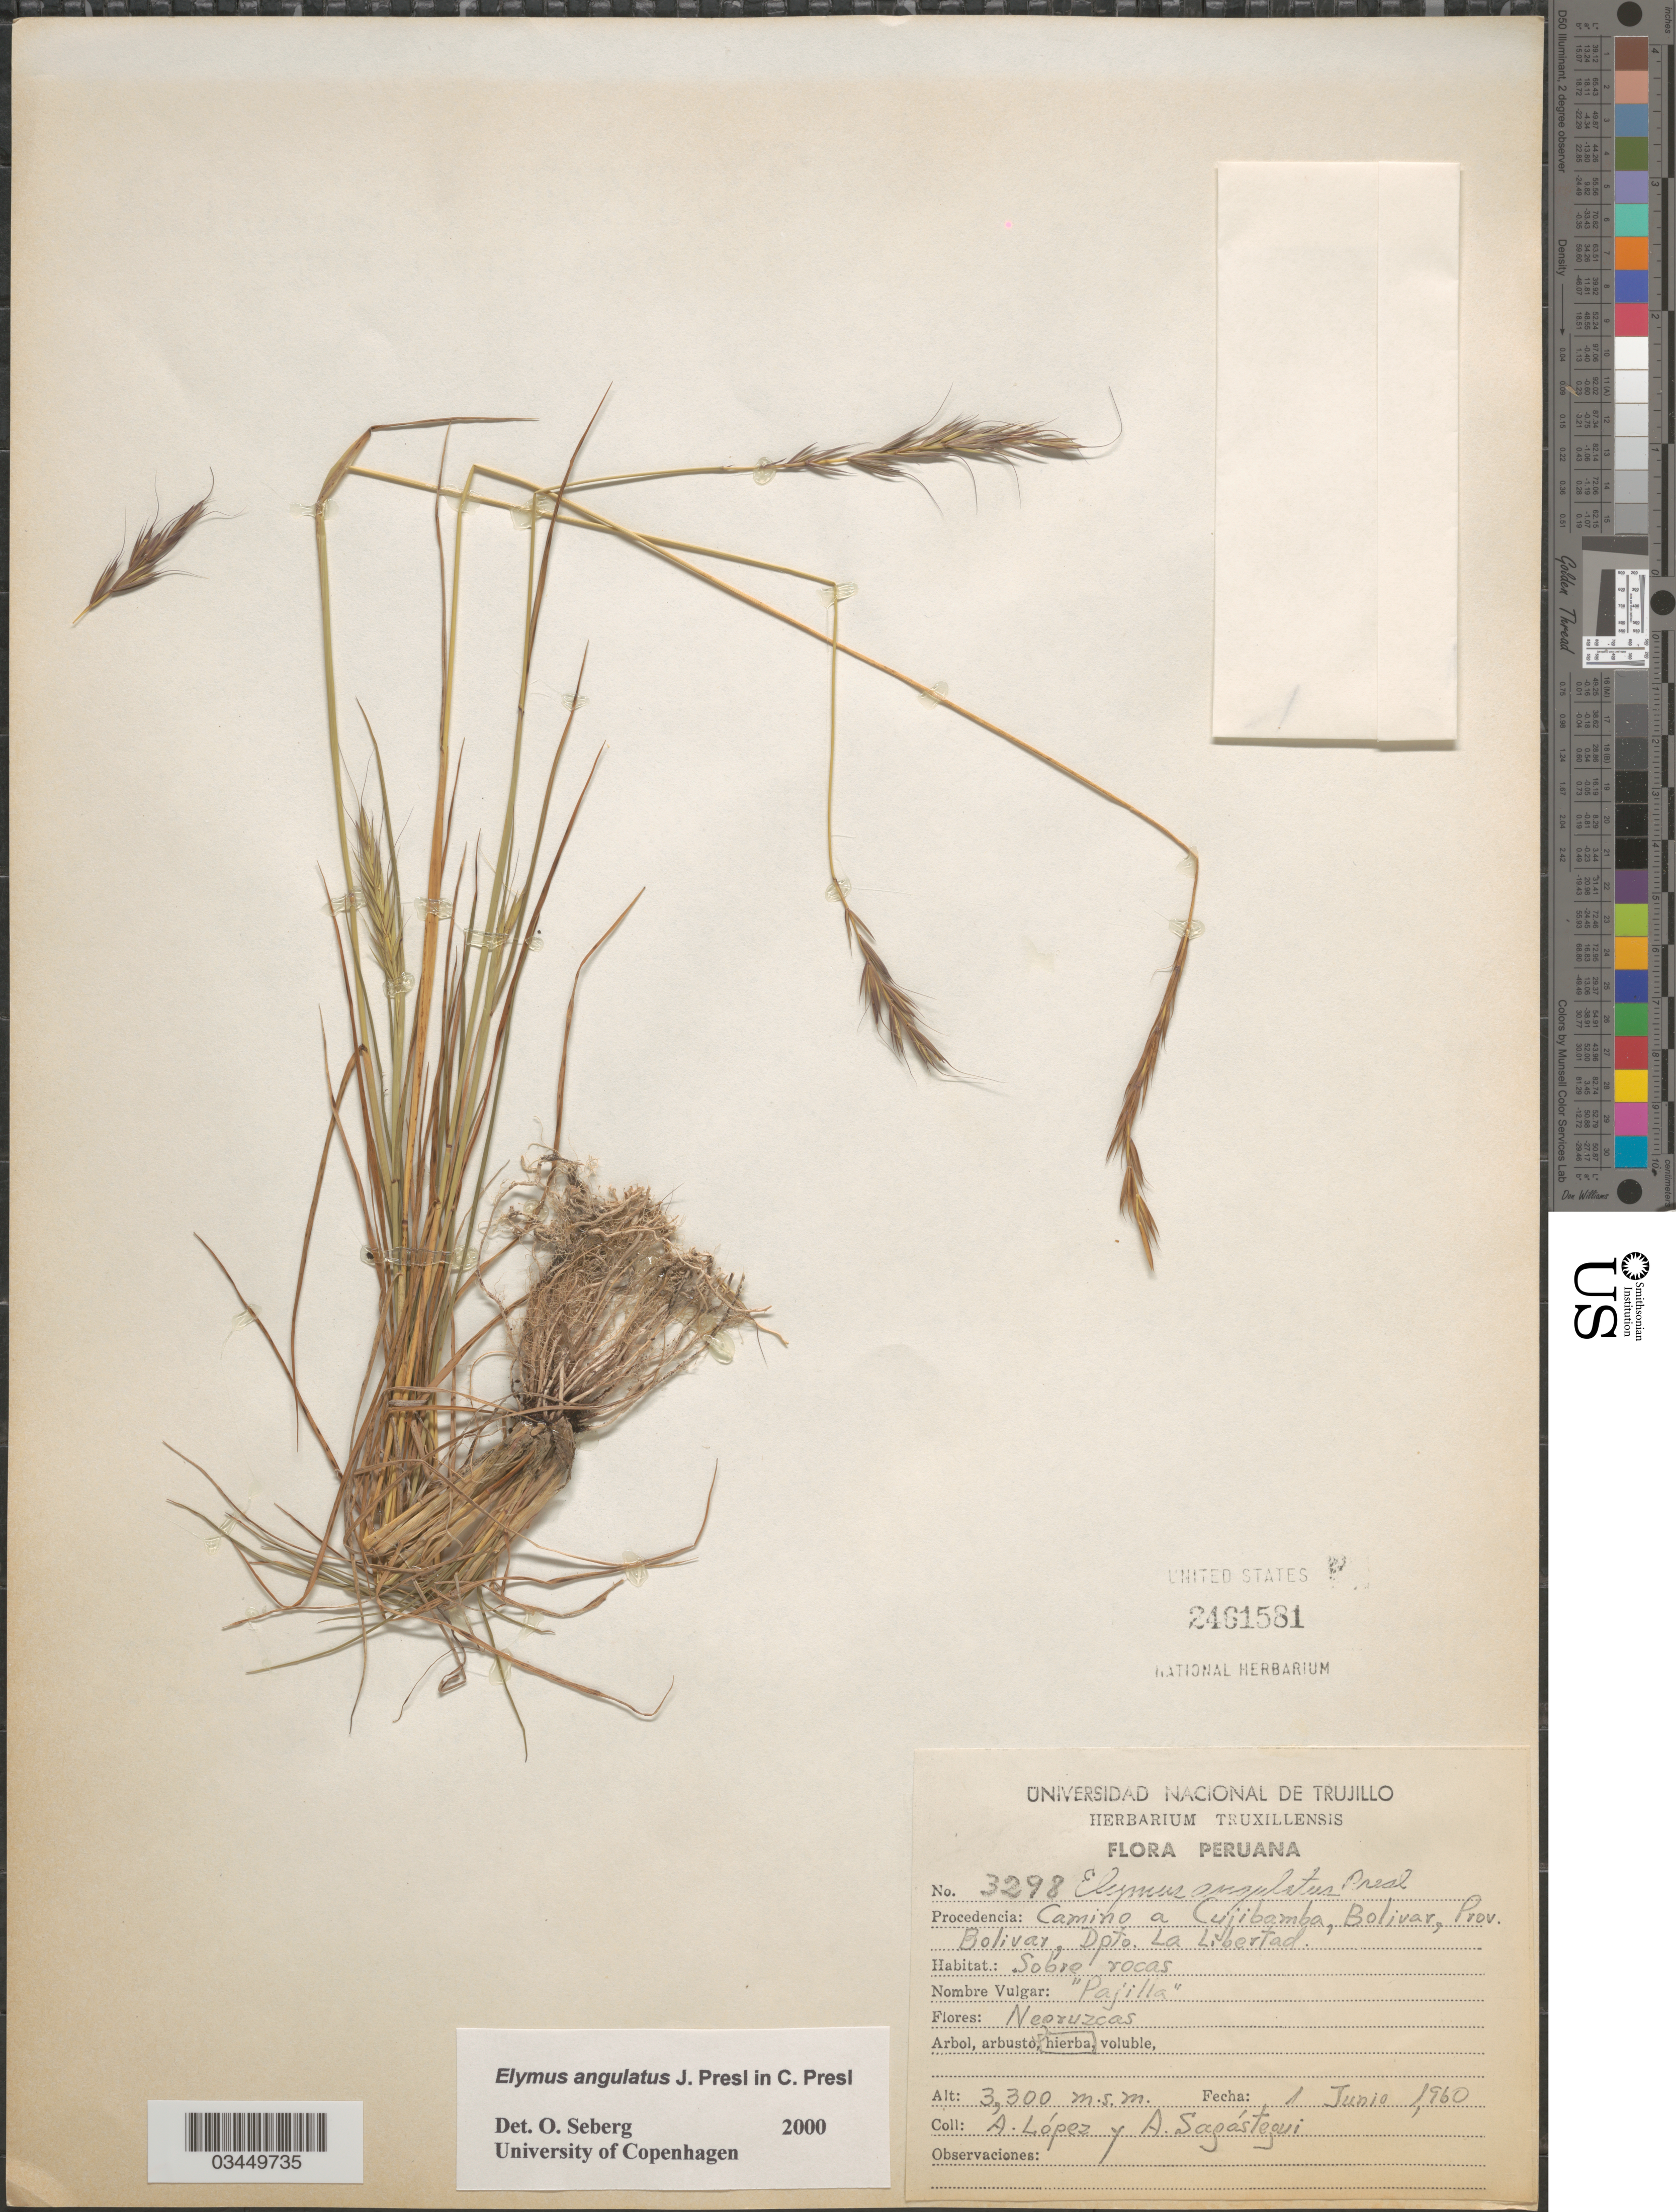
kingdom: Plantae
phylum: Tracheophyta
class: Liliopsida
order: Poales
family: Poaceae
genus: Elymus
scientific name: Elymus angulatus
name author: J. Presl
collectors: A. López & A. Sagastegui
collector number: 3298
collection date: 1960-06-01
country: Peru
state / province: La Libertad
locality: Procedencia: Camino a Cujibamba, Bolivar, Prov. Bolivar, Dpto. La Libertad.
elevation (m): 3300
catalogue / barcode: US 2461581